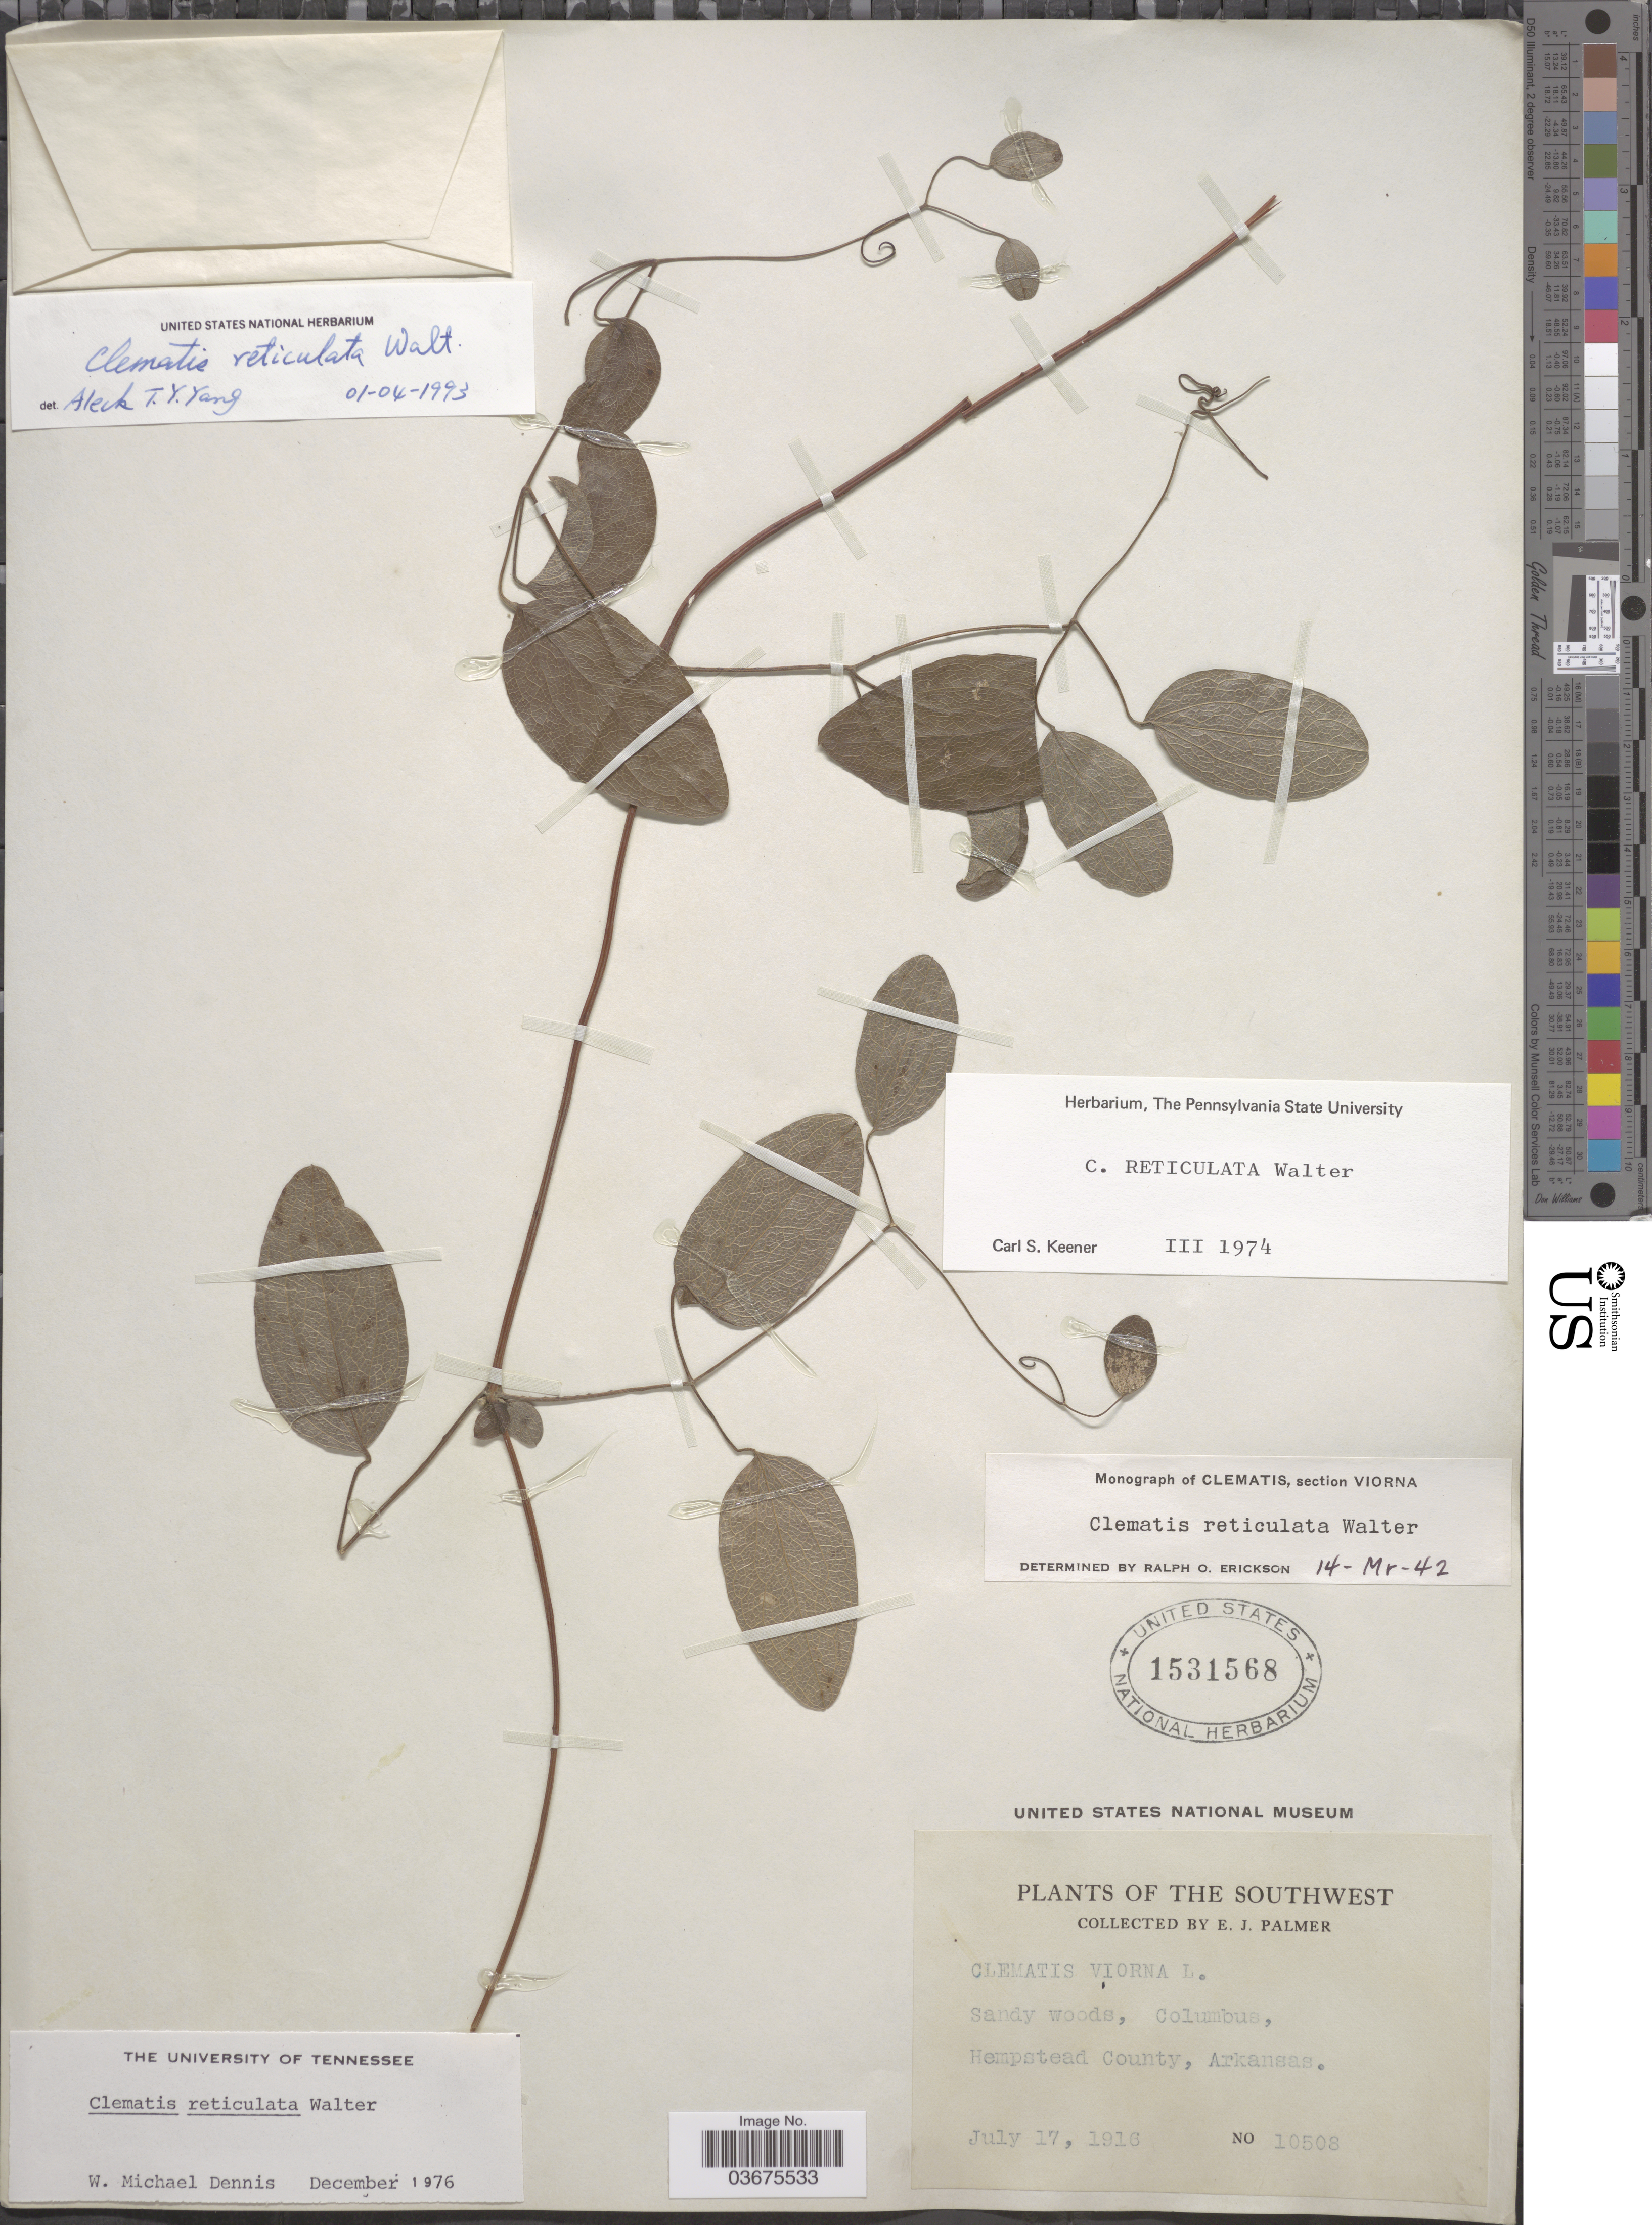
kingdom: Plantae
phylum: Tracheophyta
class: Magnoliopsida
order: Ranunculales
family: Ranunculaceae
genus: Clematis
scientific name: Clematis reticulata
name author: Walter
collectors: E. J. Palmer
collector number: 10508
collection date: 1916-07-17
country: United States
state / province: Arkansas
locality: The Southwest. Columbus, Hempstead County.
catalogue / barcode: US 1531568